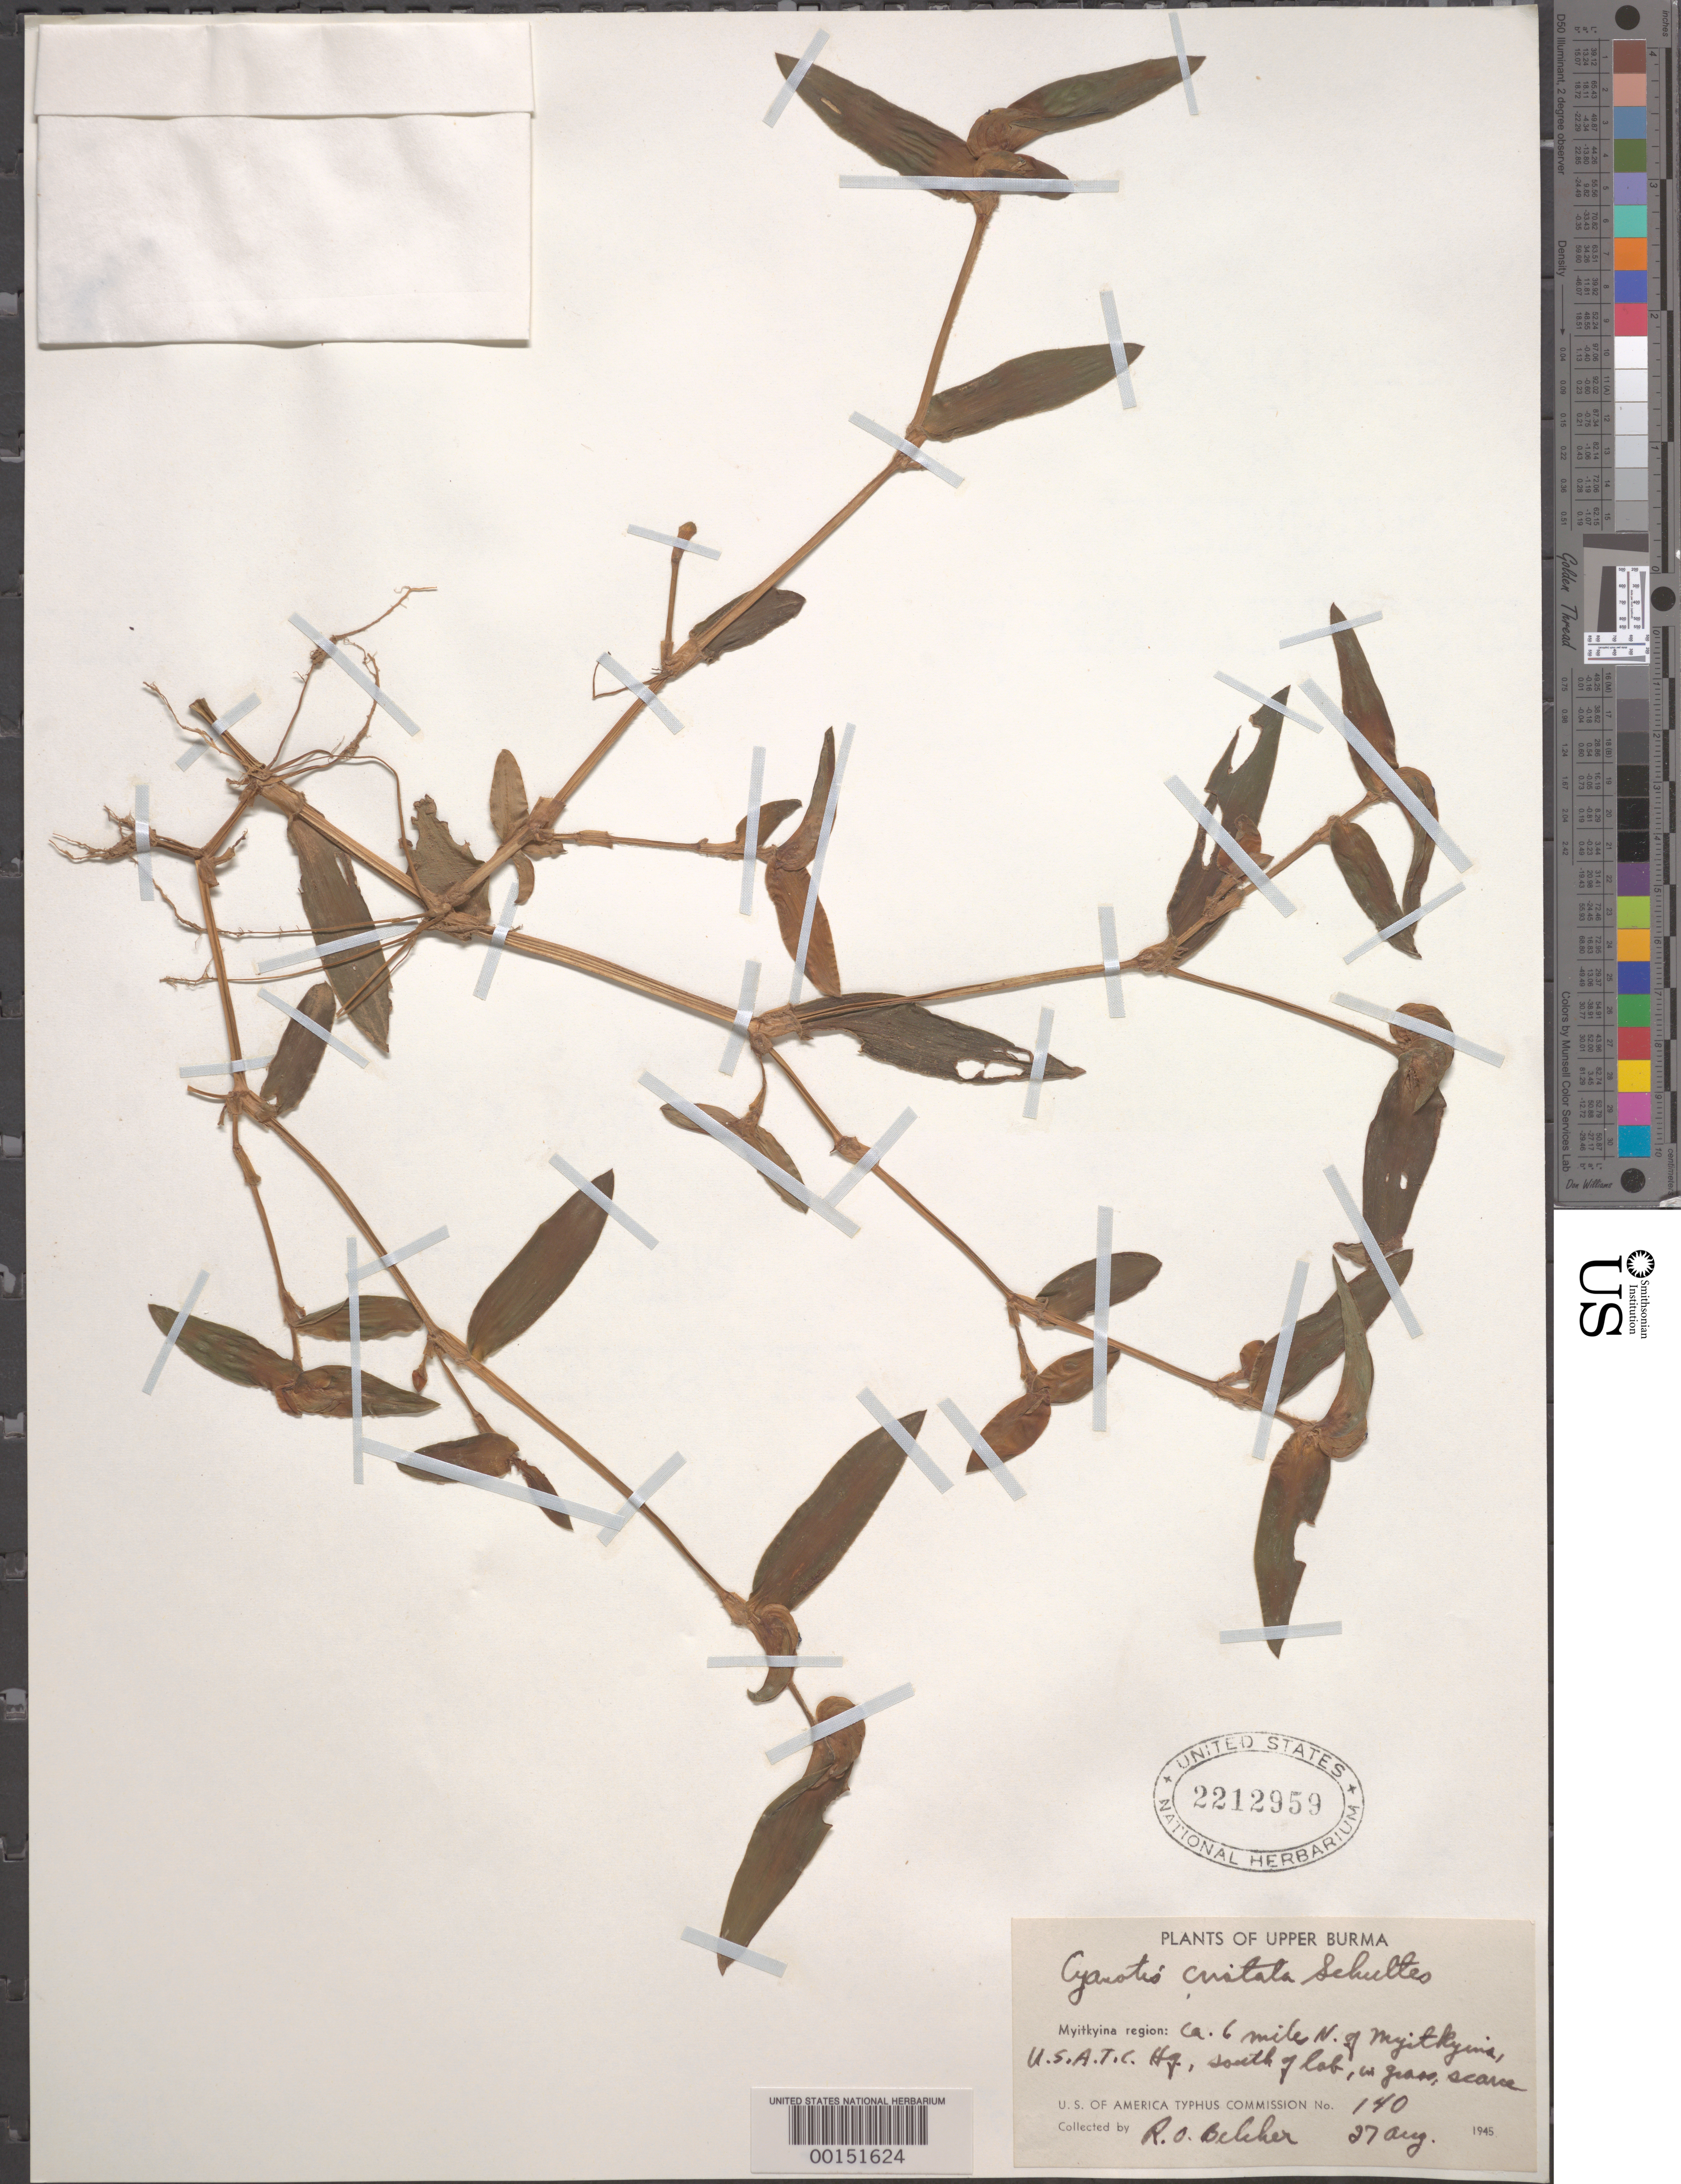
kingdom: Plantae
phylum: Tracheophyta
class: Liliopsida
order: Commelinales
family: Commelinaceae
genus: Cyanotis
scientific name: Cyanotis cristata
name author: (L.) D. Don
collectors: R. Belcher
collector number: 140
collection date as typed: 27 Aug 1945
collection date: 1945-08-27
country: Myanmar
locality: Myitkyina region, N of Myitkyina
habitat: In grass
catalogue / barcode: US 2212959